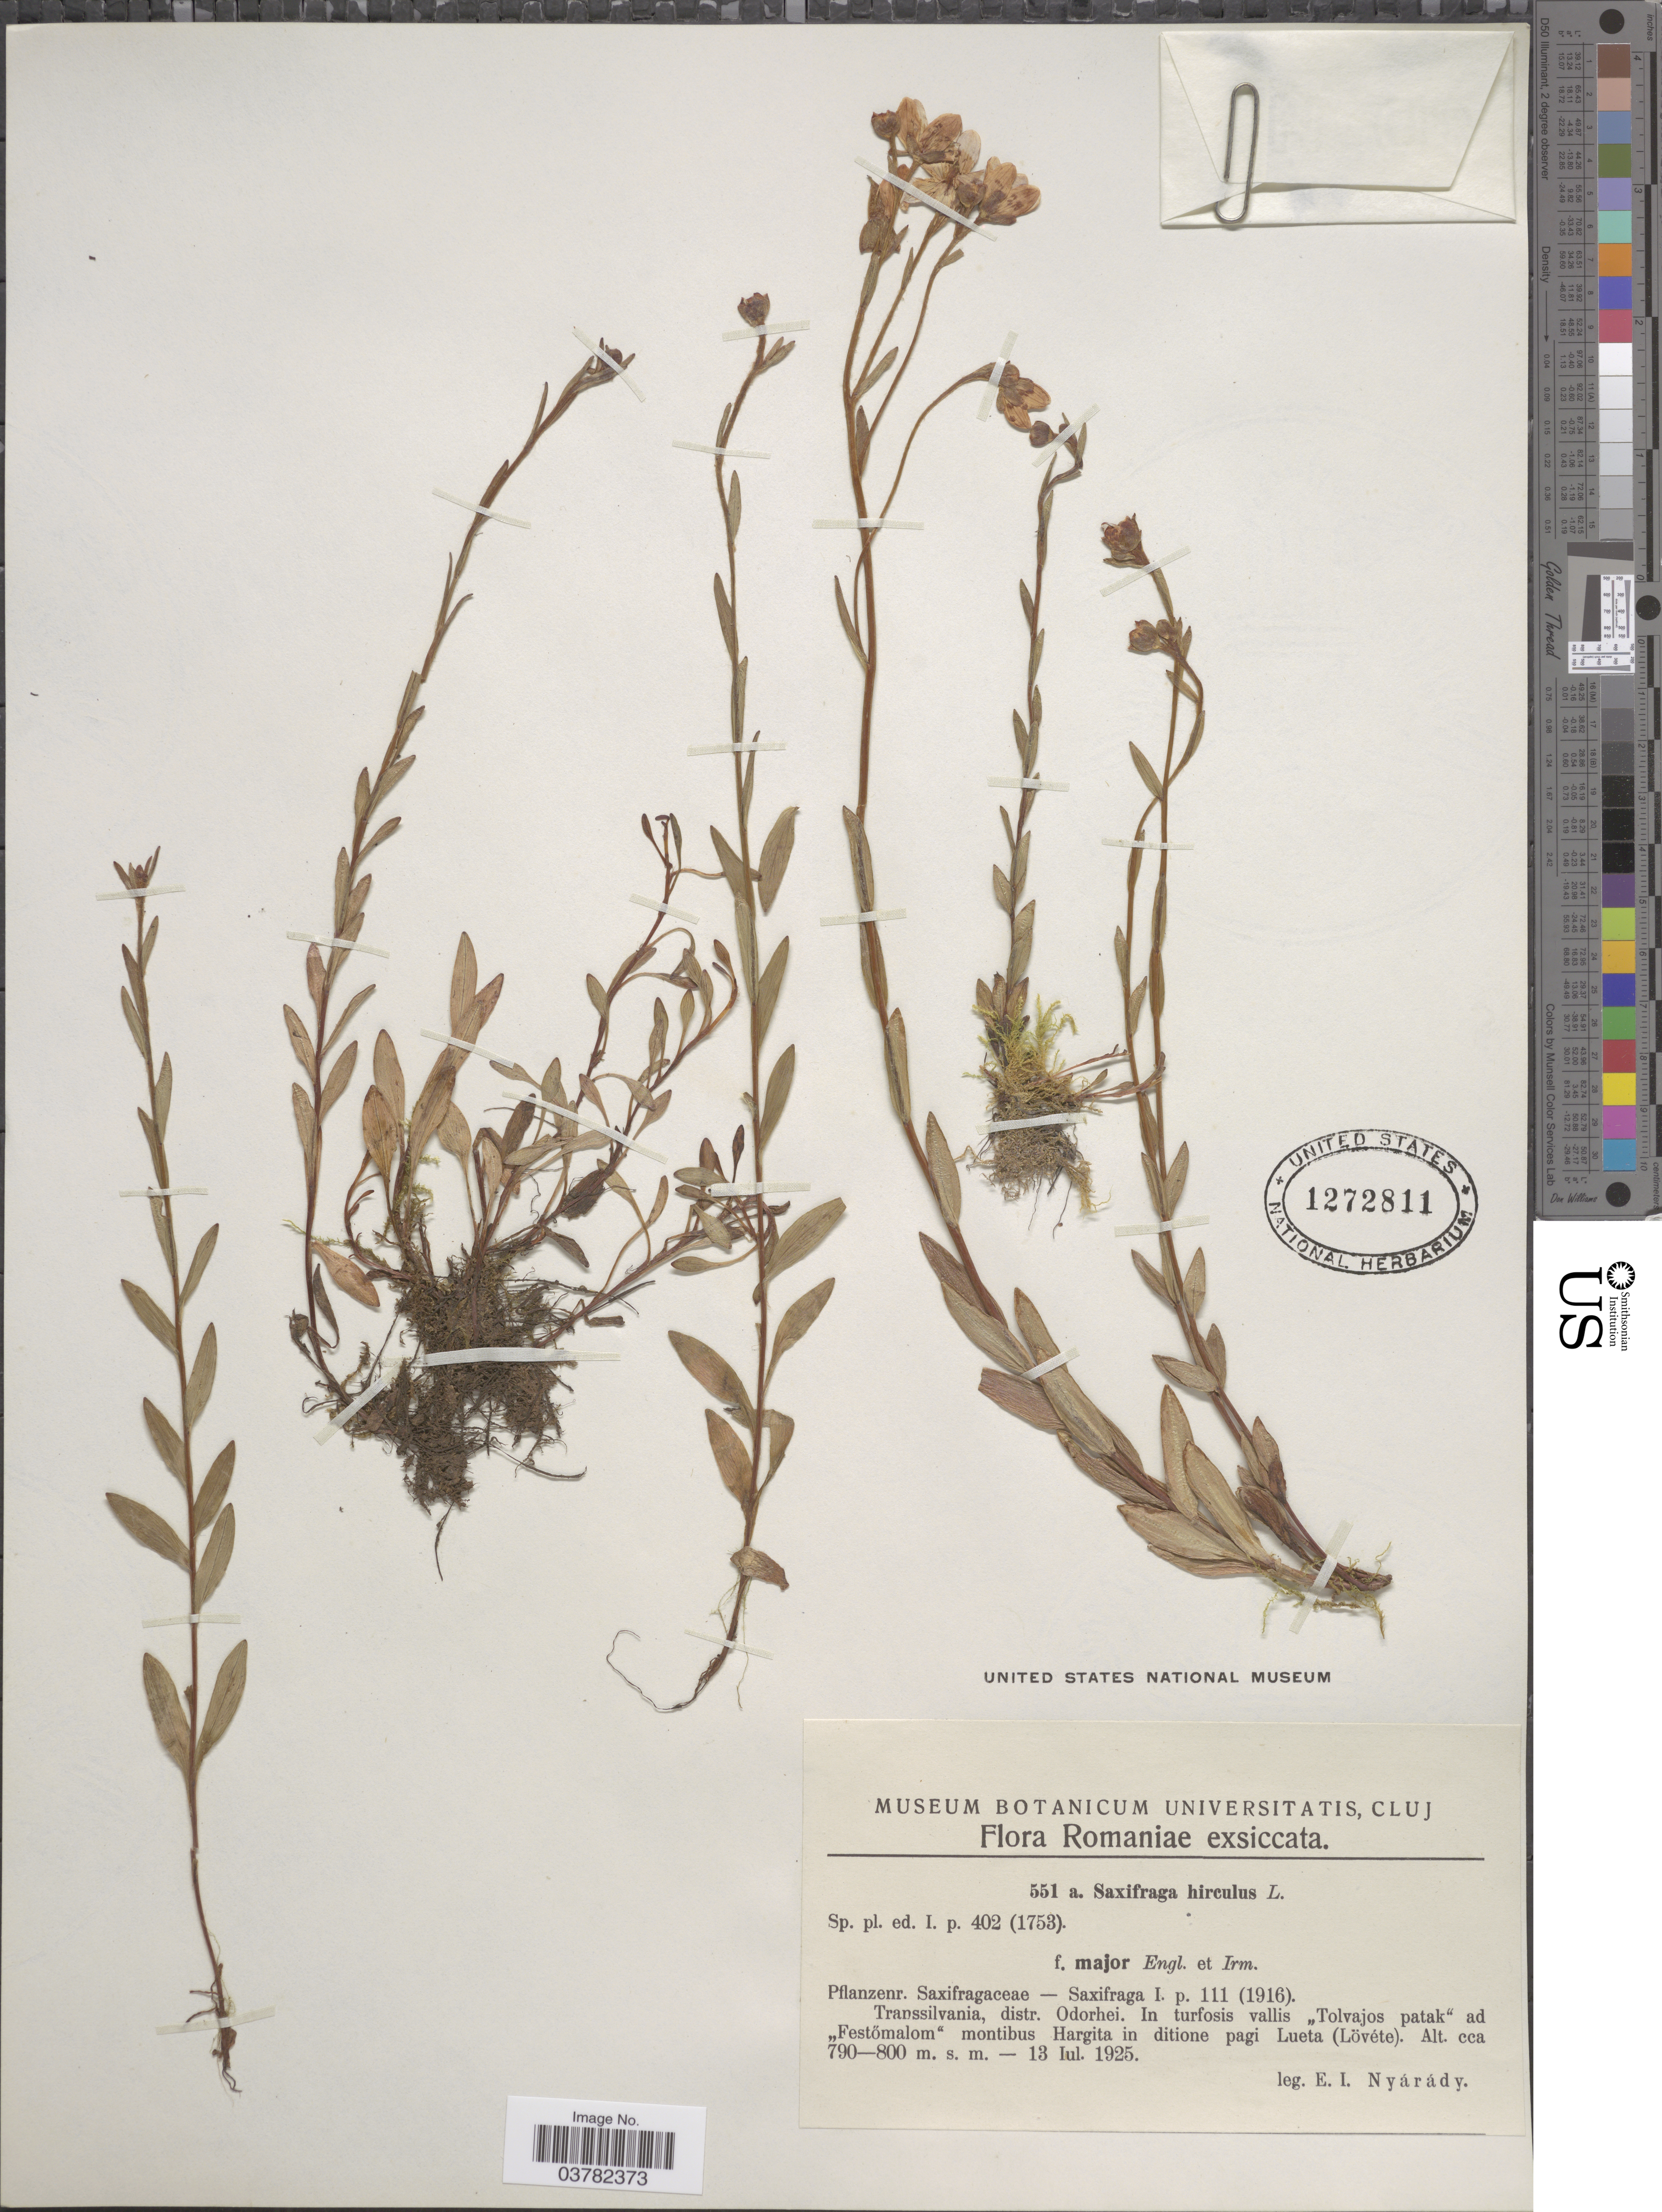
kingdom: Plantae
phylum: Tracheophyta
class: Magnoliopsida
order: Saxifragales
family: Saxifragaceae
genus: Saxifraga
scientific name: Saxifraga hirculus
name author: L.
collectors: E. Nyárády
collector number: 551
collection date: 1925-07-13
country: Romania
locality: Transsilvania, distr. Odorhei. In turfosis vallis "Tolvajos patak" ad "Festömalom" montibus Hargita in ditione pagi Lueta (Lövéte).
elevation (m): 790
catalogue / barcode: US 1272811